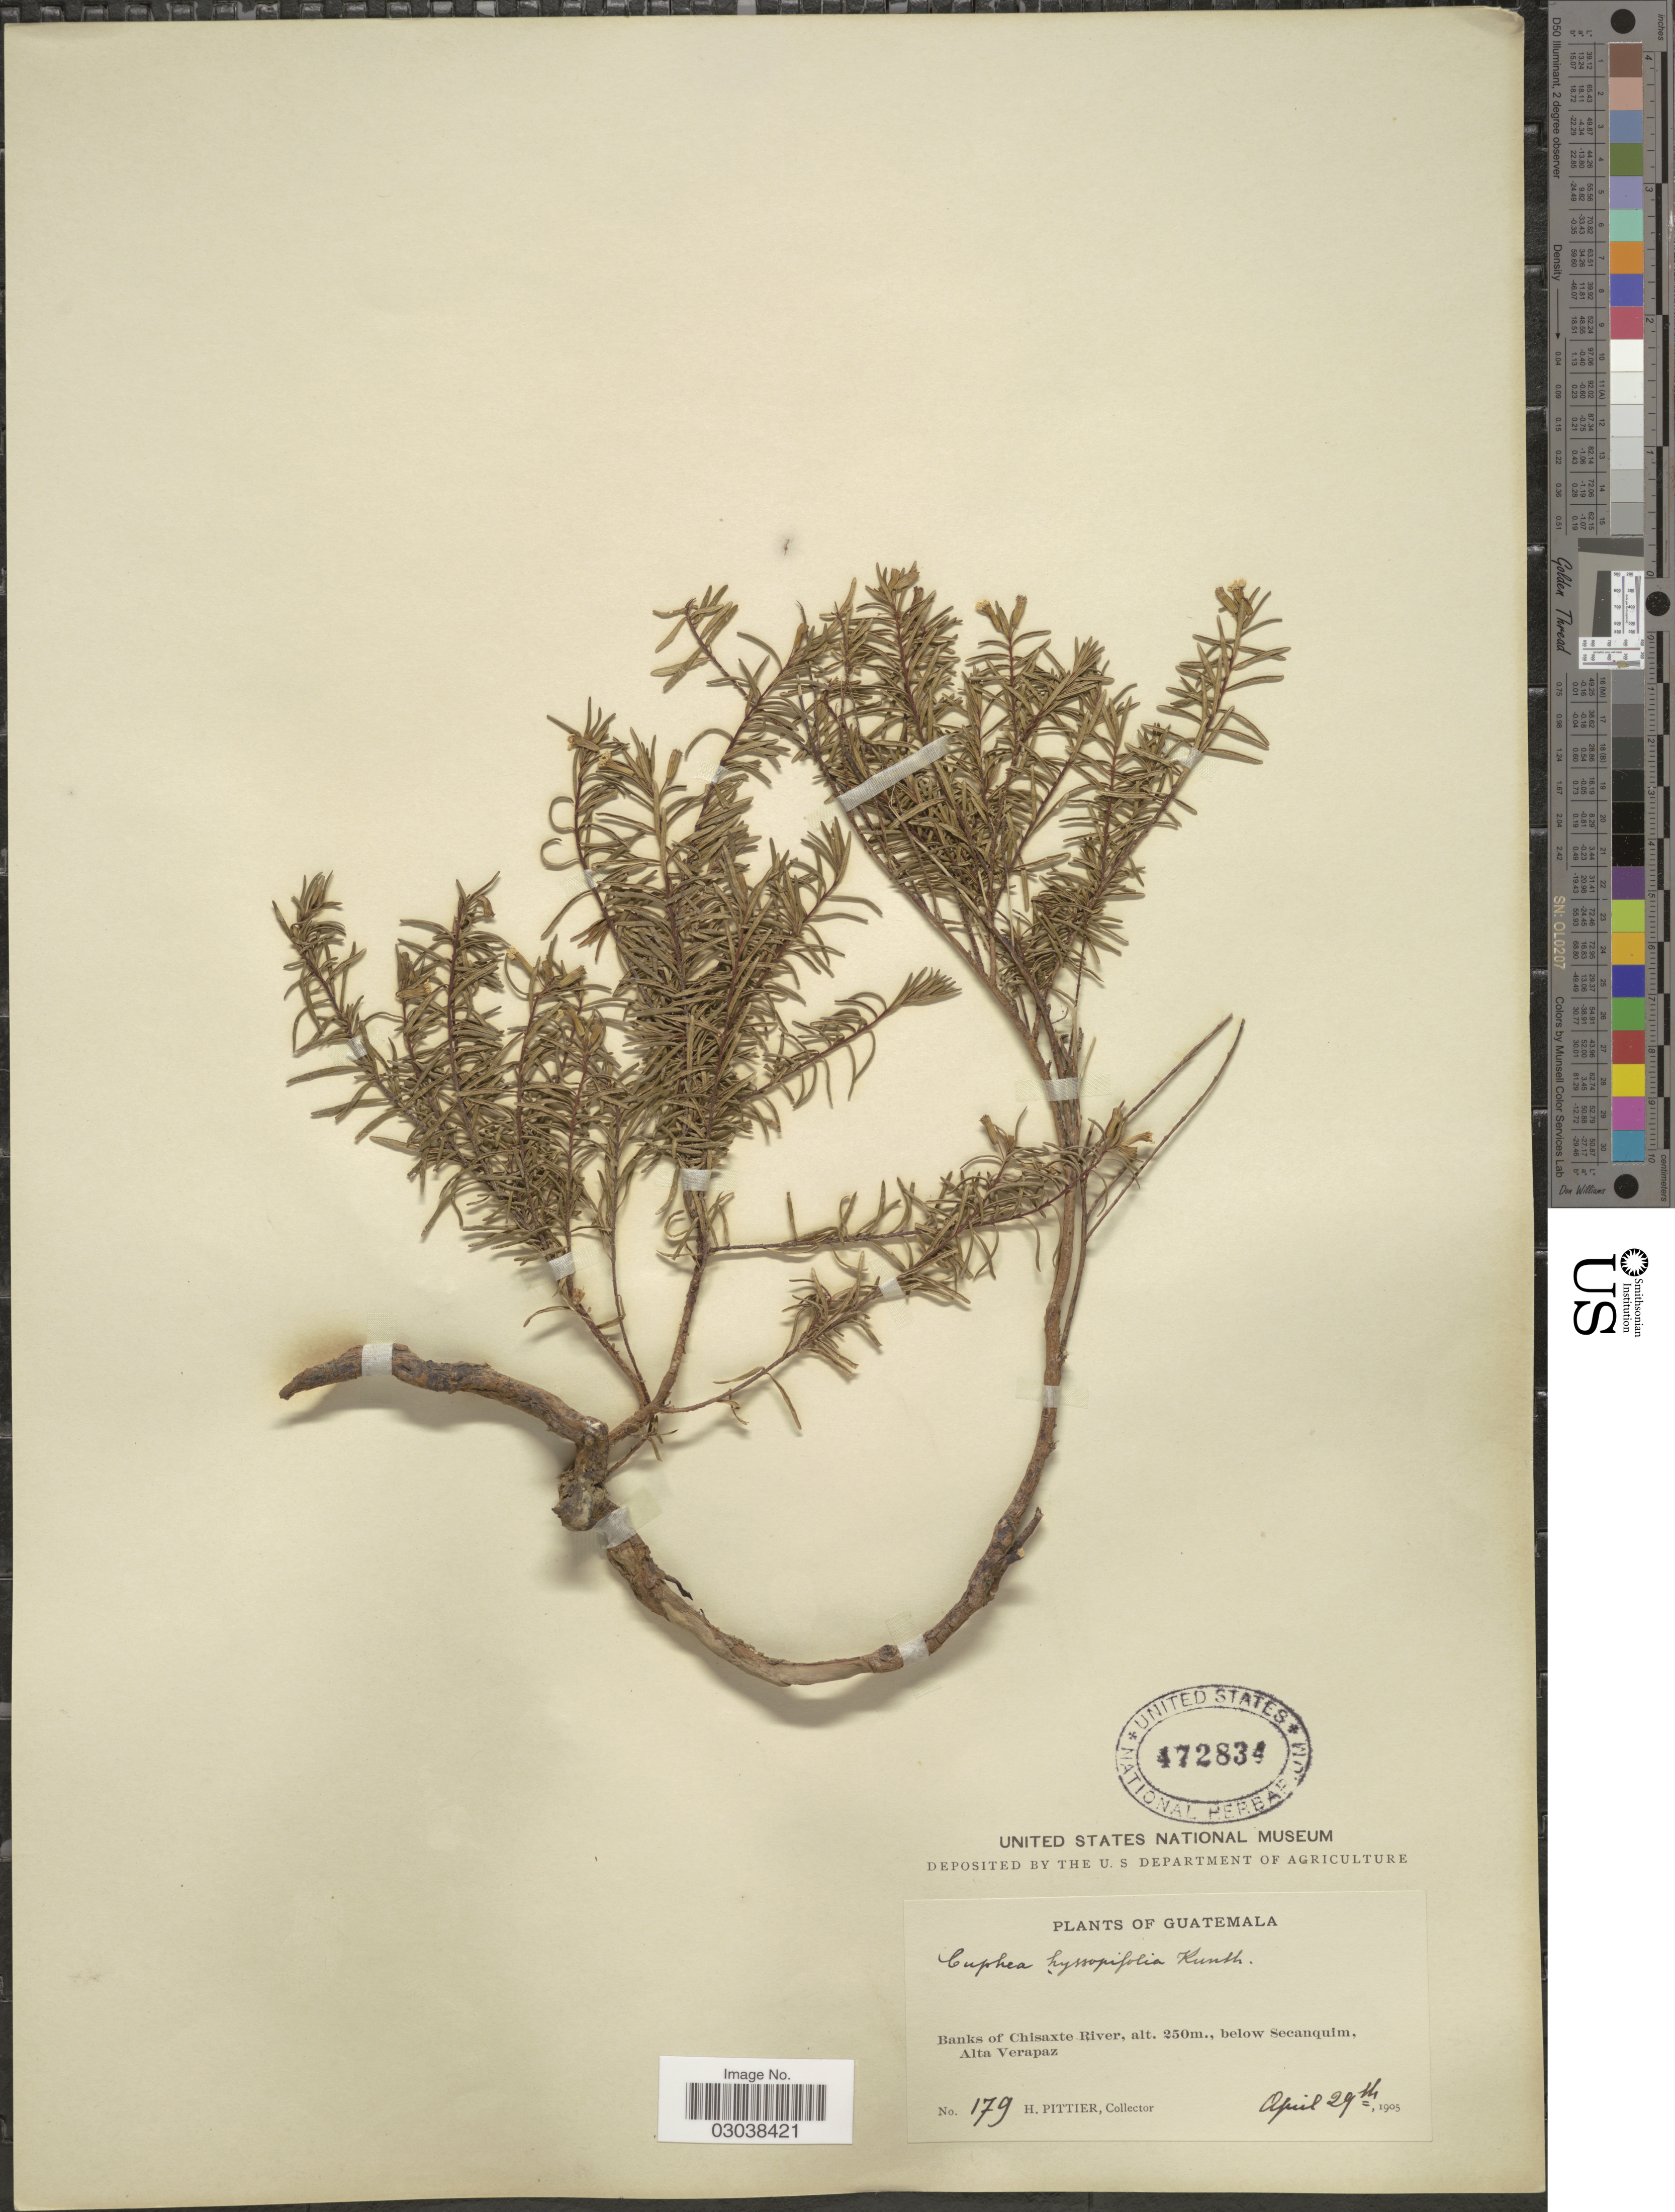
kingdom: Plantae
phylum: Tracheophyta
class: Magnoliopsida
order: Myrtales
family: Lythraceae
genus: Cuphea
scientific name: Cuphea hyssopifolia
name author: Kunth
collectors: H. F. Pittier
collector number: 179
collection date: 1905-04-29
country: Guatemala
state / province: Alta Verapaz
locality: Banks of Chisaxte River, below Secanquim.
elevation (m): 250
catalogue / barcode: US 472834